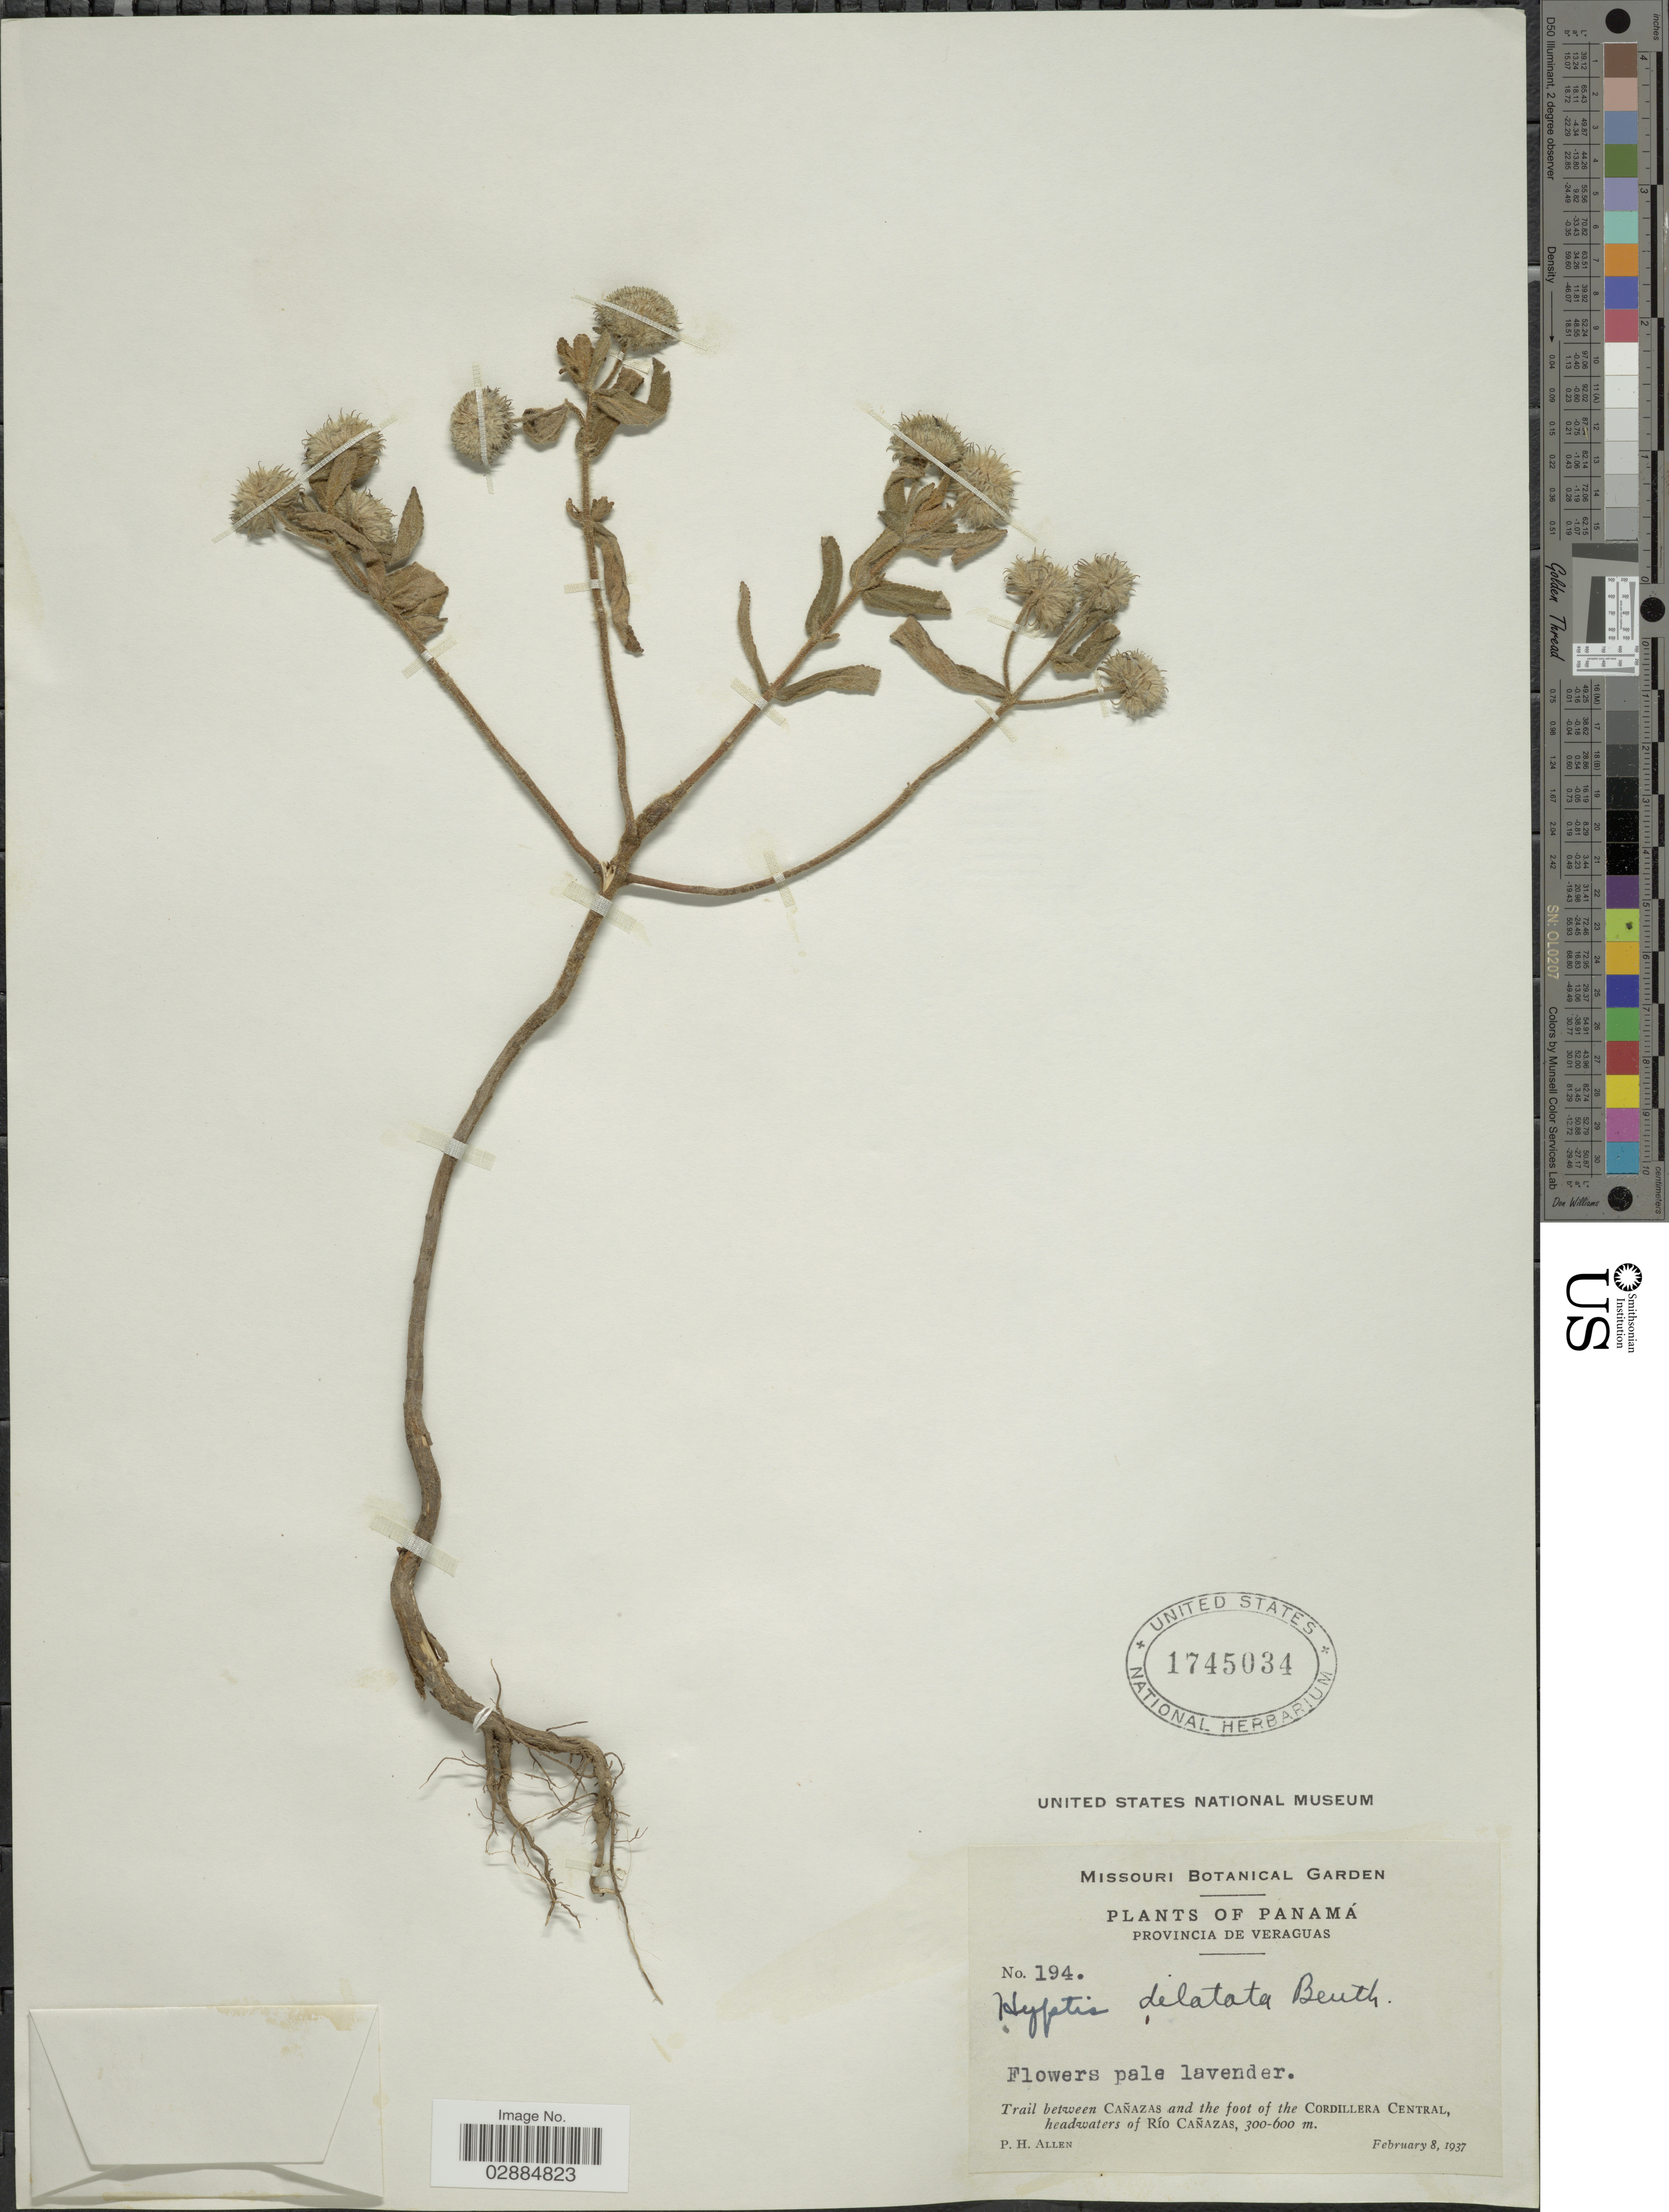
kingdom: Plantae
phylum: Tracheophyta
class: Magnoliopsida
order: Lamiales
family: Lamiaceae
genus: Hyptis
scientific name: Hyptis dilatata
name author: Benth.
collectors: P. H. Allen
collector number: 194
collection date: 1937-02-08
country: Panama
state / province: Veraguas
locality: Trail between Cañazas and the foot of the Cordillera Central, headwaters of Río Cañazas.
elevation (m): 300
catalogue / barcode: US 1745034